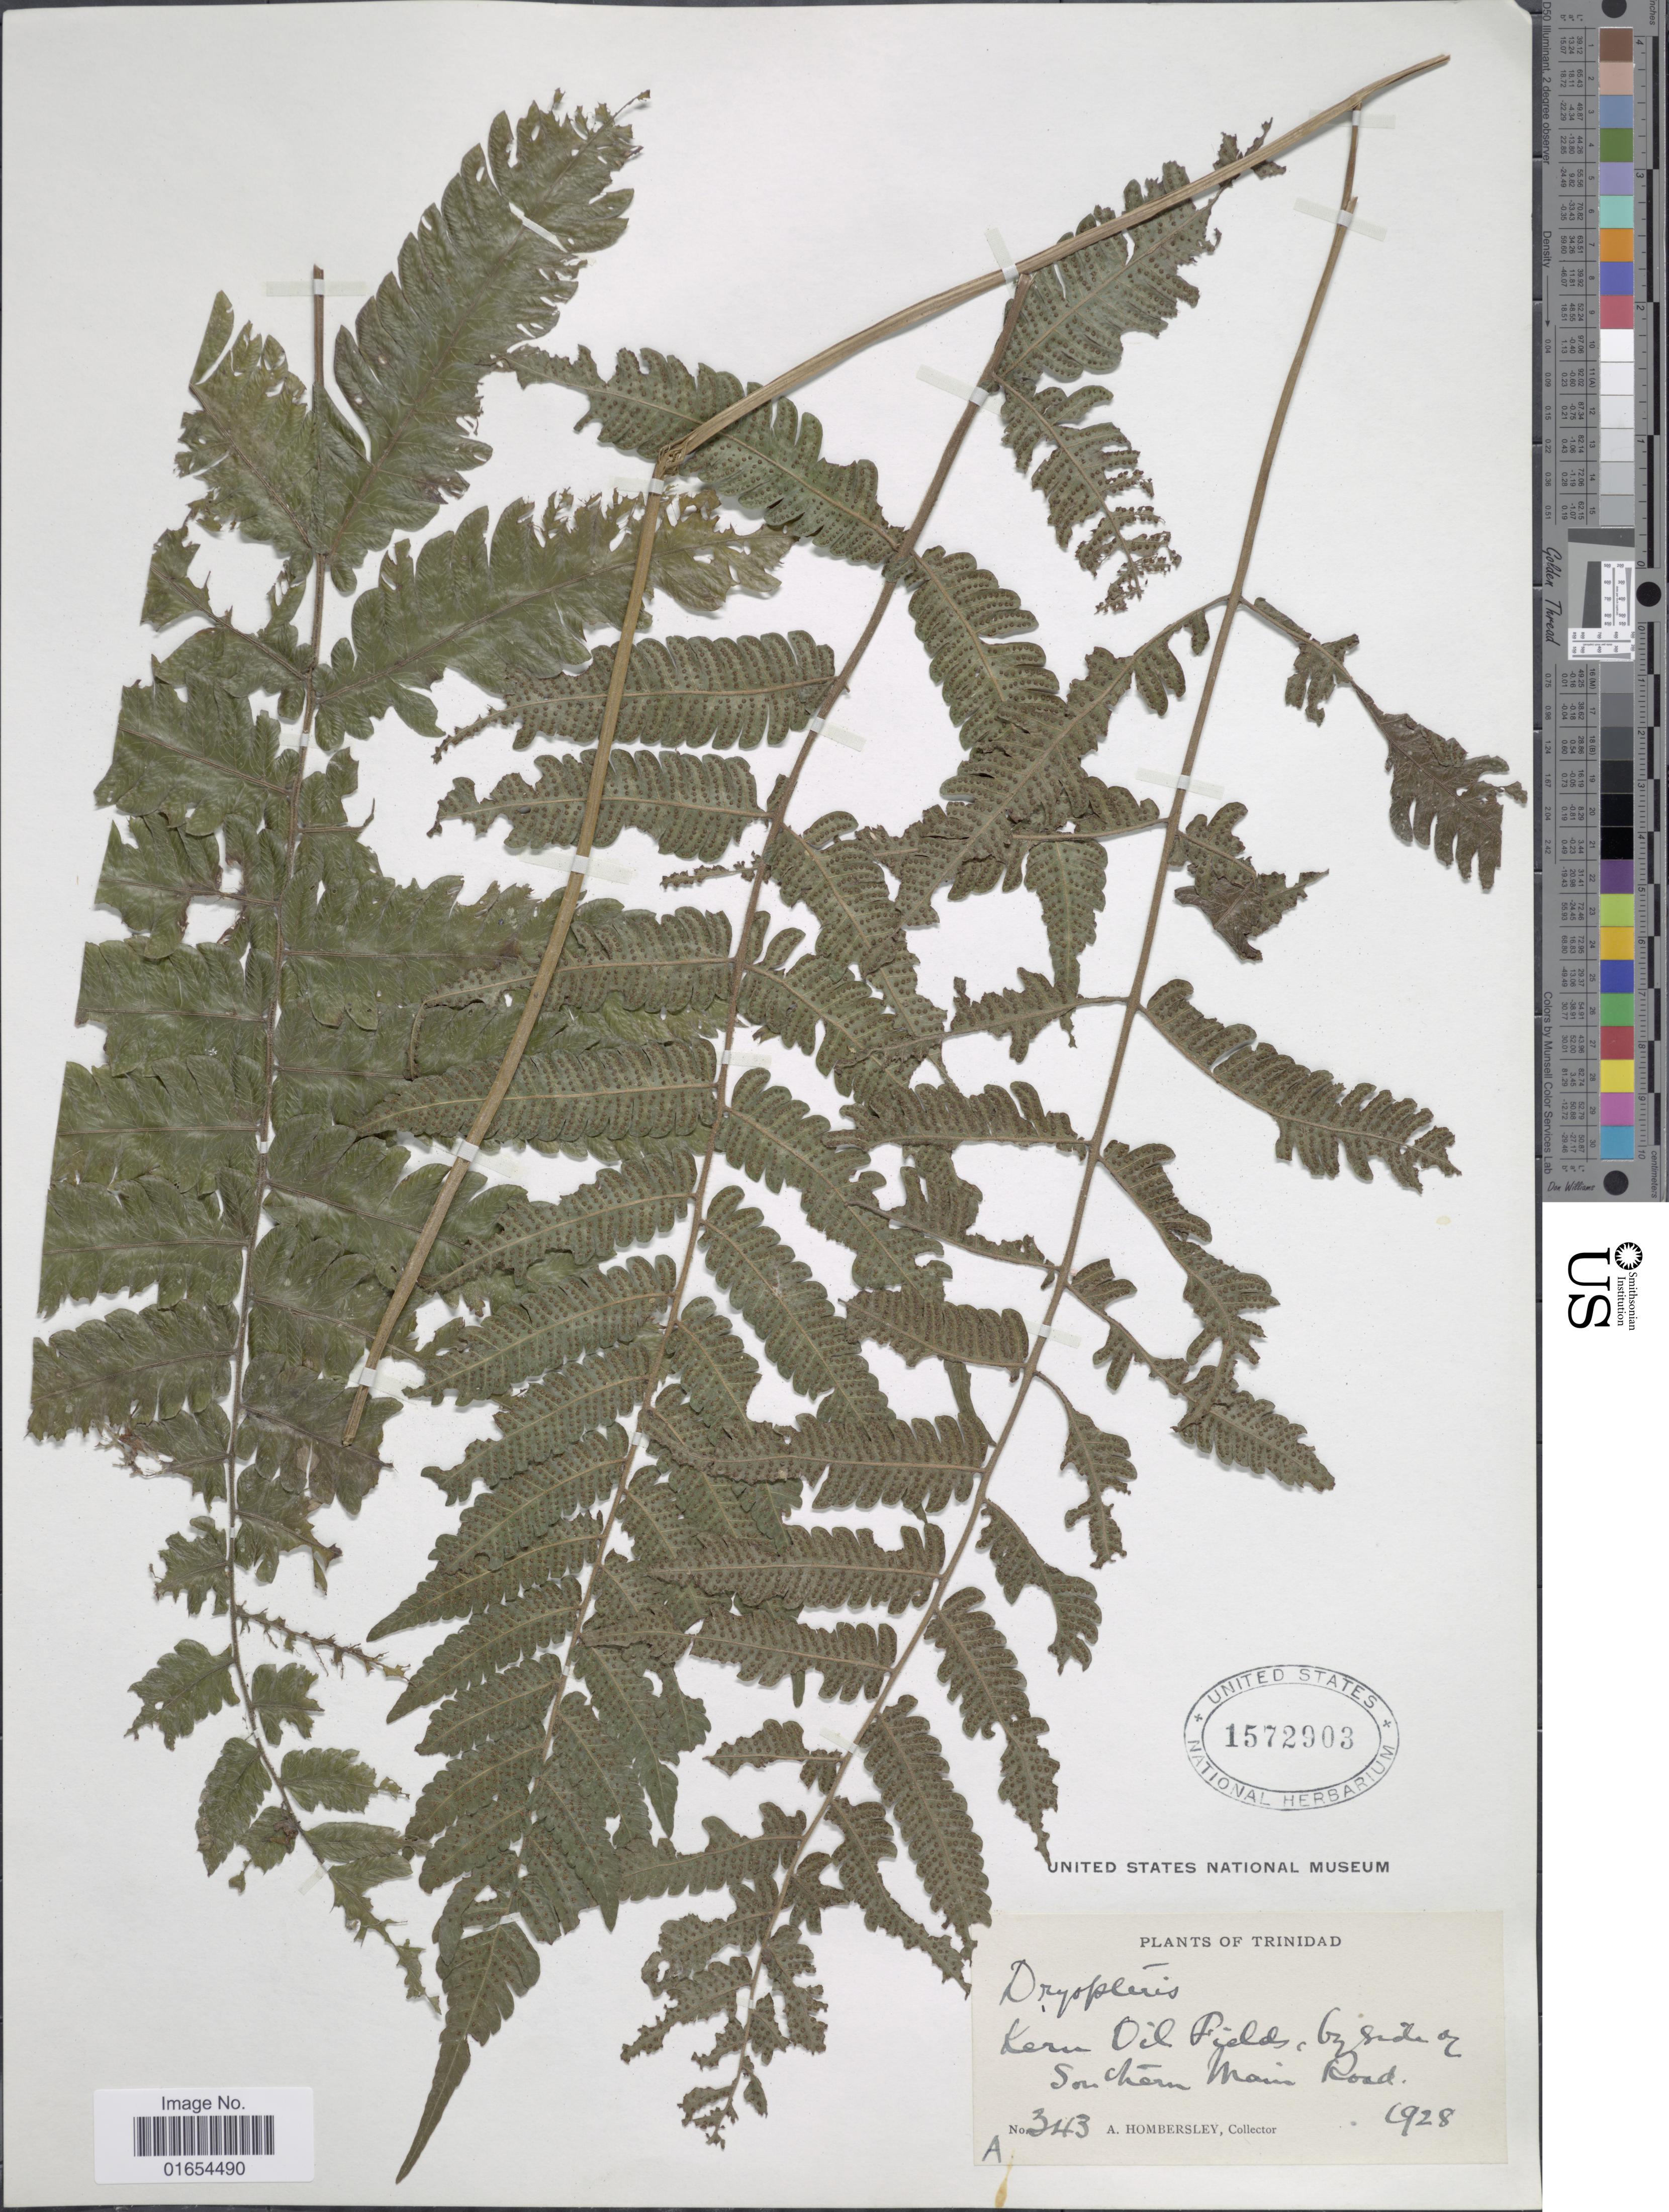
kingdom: Plantae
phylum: Tracheophyta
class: Polypodiopsida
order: Polypodiales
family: Thelypteridaceae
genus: Goniopteris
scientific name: Goniopteris abrupta (Desv.) comb. nov., ined 2015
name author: (Desv.)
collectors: A. Hombersley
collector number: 343A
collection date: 1928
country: Trinidad and Tobago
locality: Trinidad, Kern Oil Fields, by side of Southern Main Road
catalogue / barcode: US 1572903